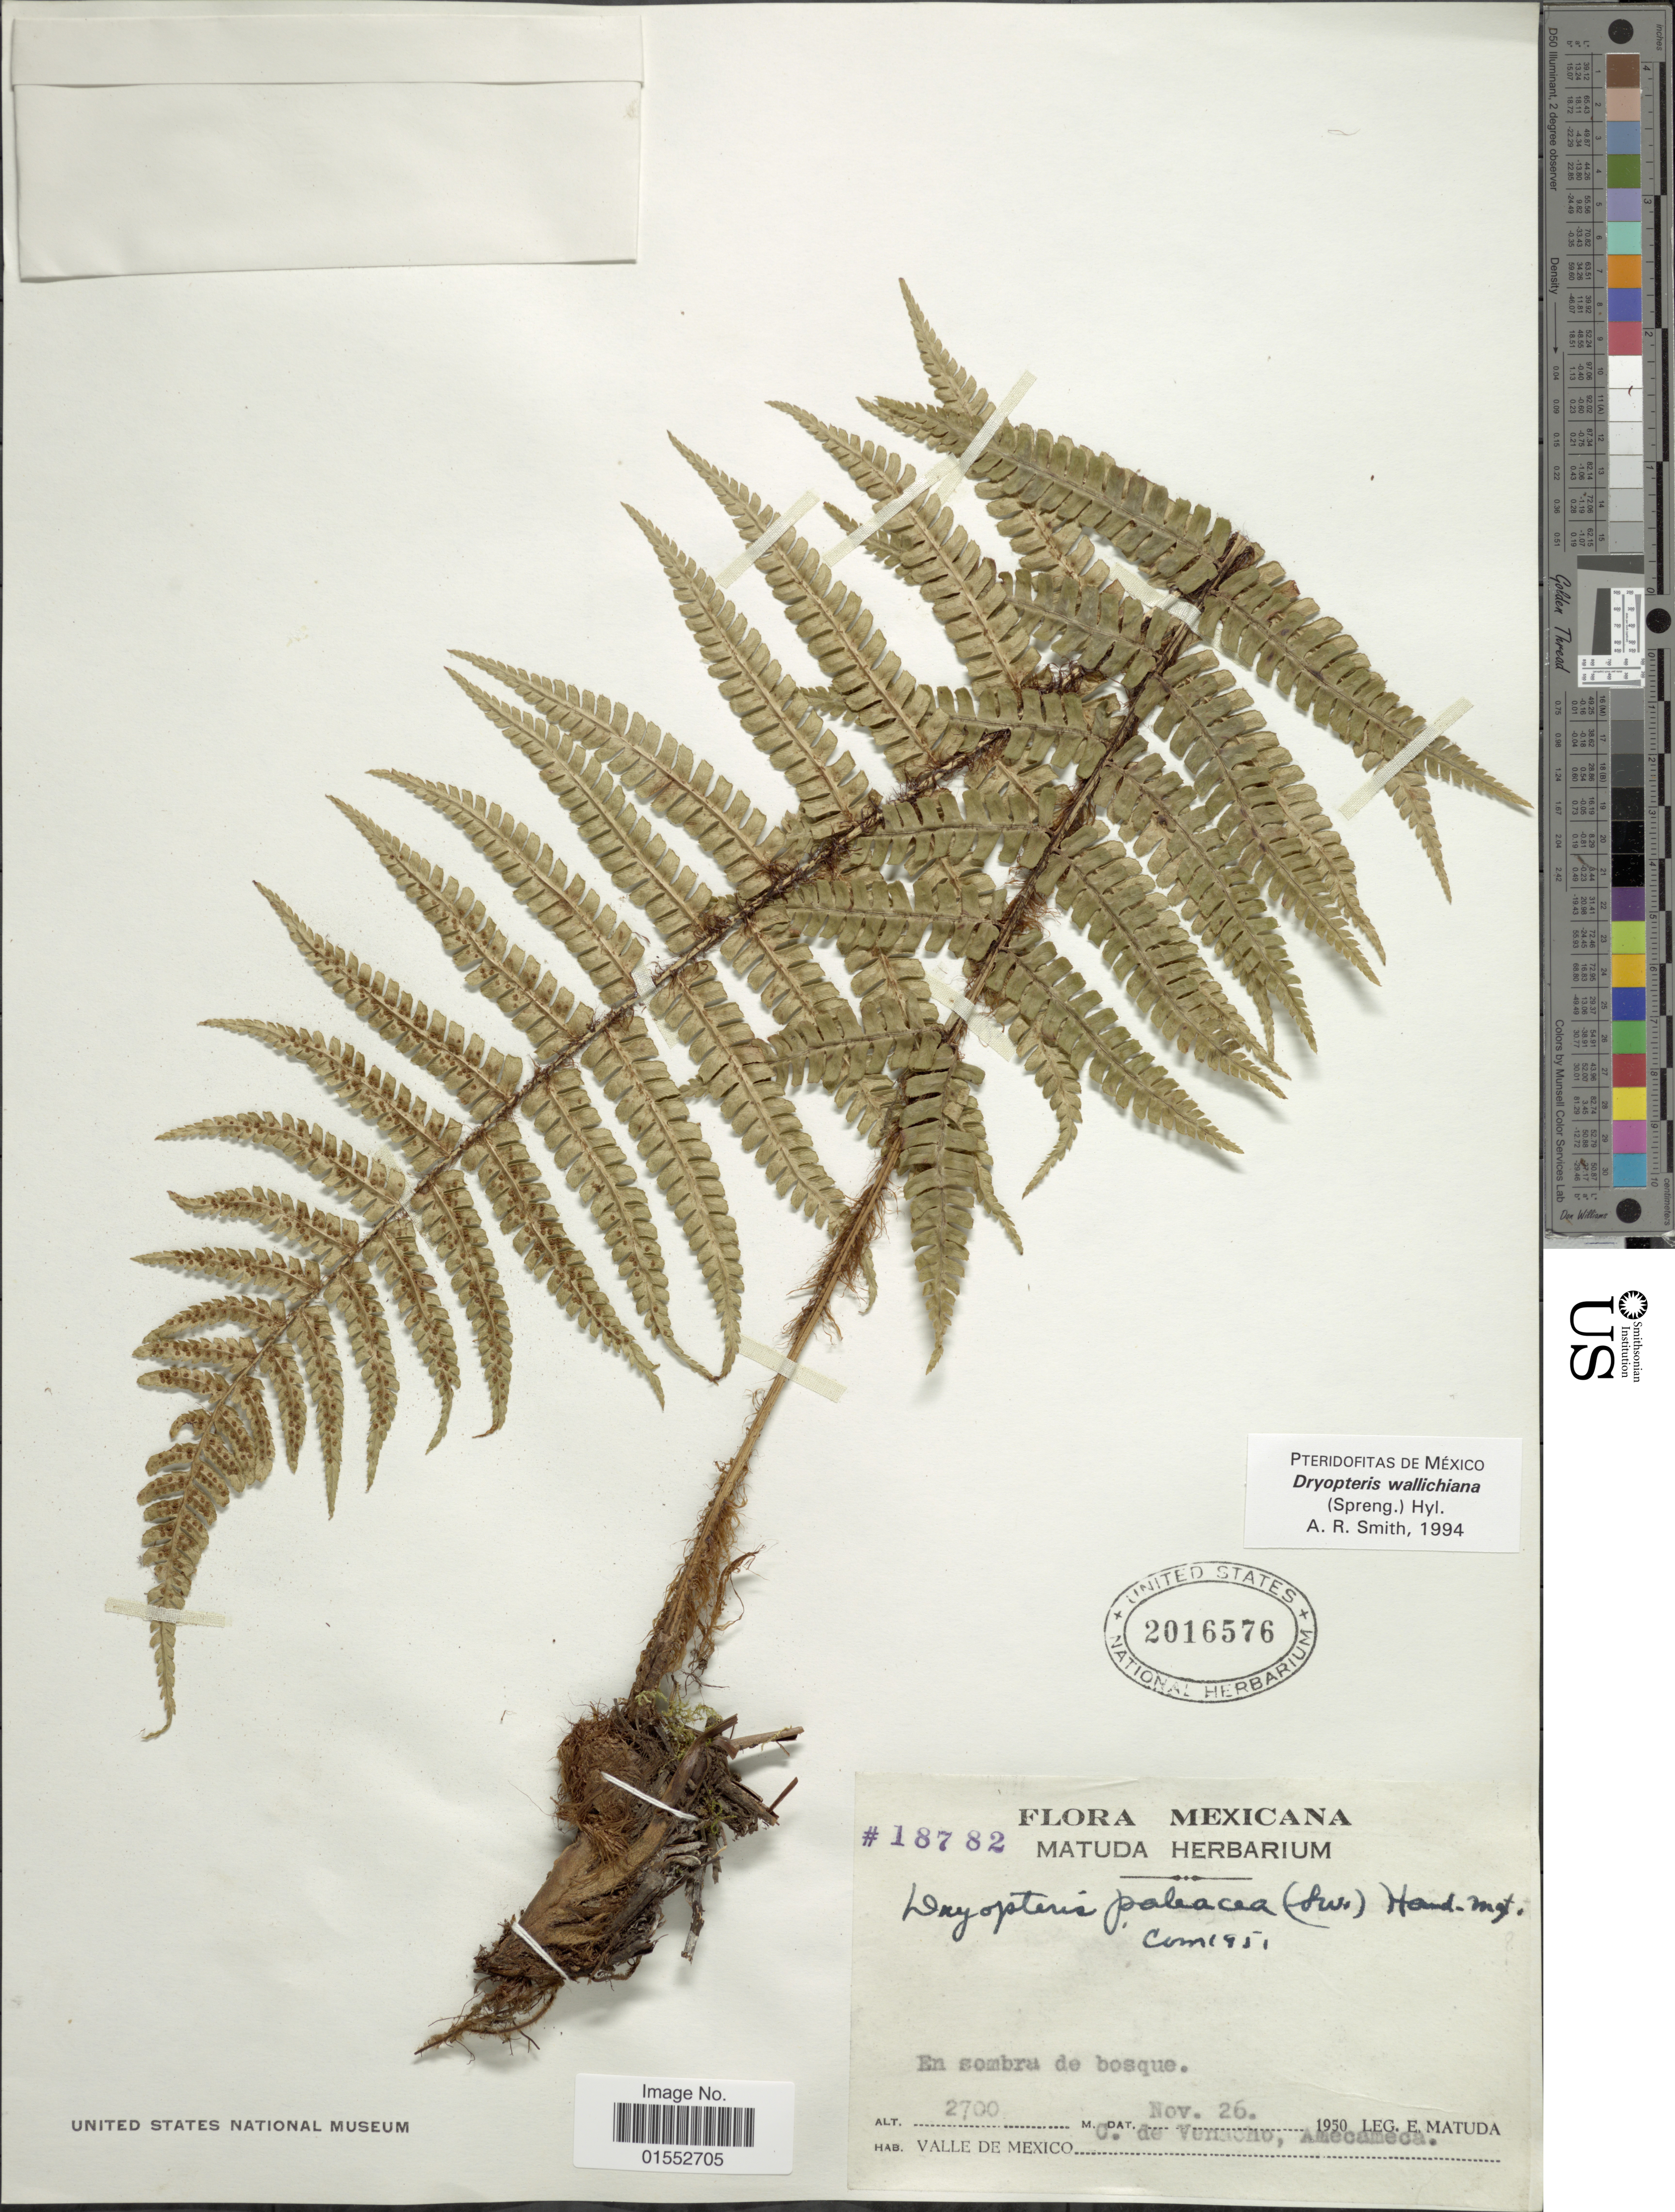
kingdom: Plantae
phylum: Tracheophyta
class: Polypodiopsida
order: Polypodiales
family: Dryopteridaceae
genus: Dryopteris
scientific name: Dryopteris wallichiana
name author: (Spreng.) Hyl.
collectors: E. Matuda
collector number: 18782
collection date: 1950-11-26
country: Mexico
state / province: México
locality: Valle de Mexico, C. de Venacho, Amecameca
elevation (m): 2700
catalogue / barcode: US 2016576